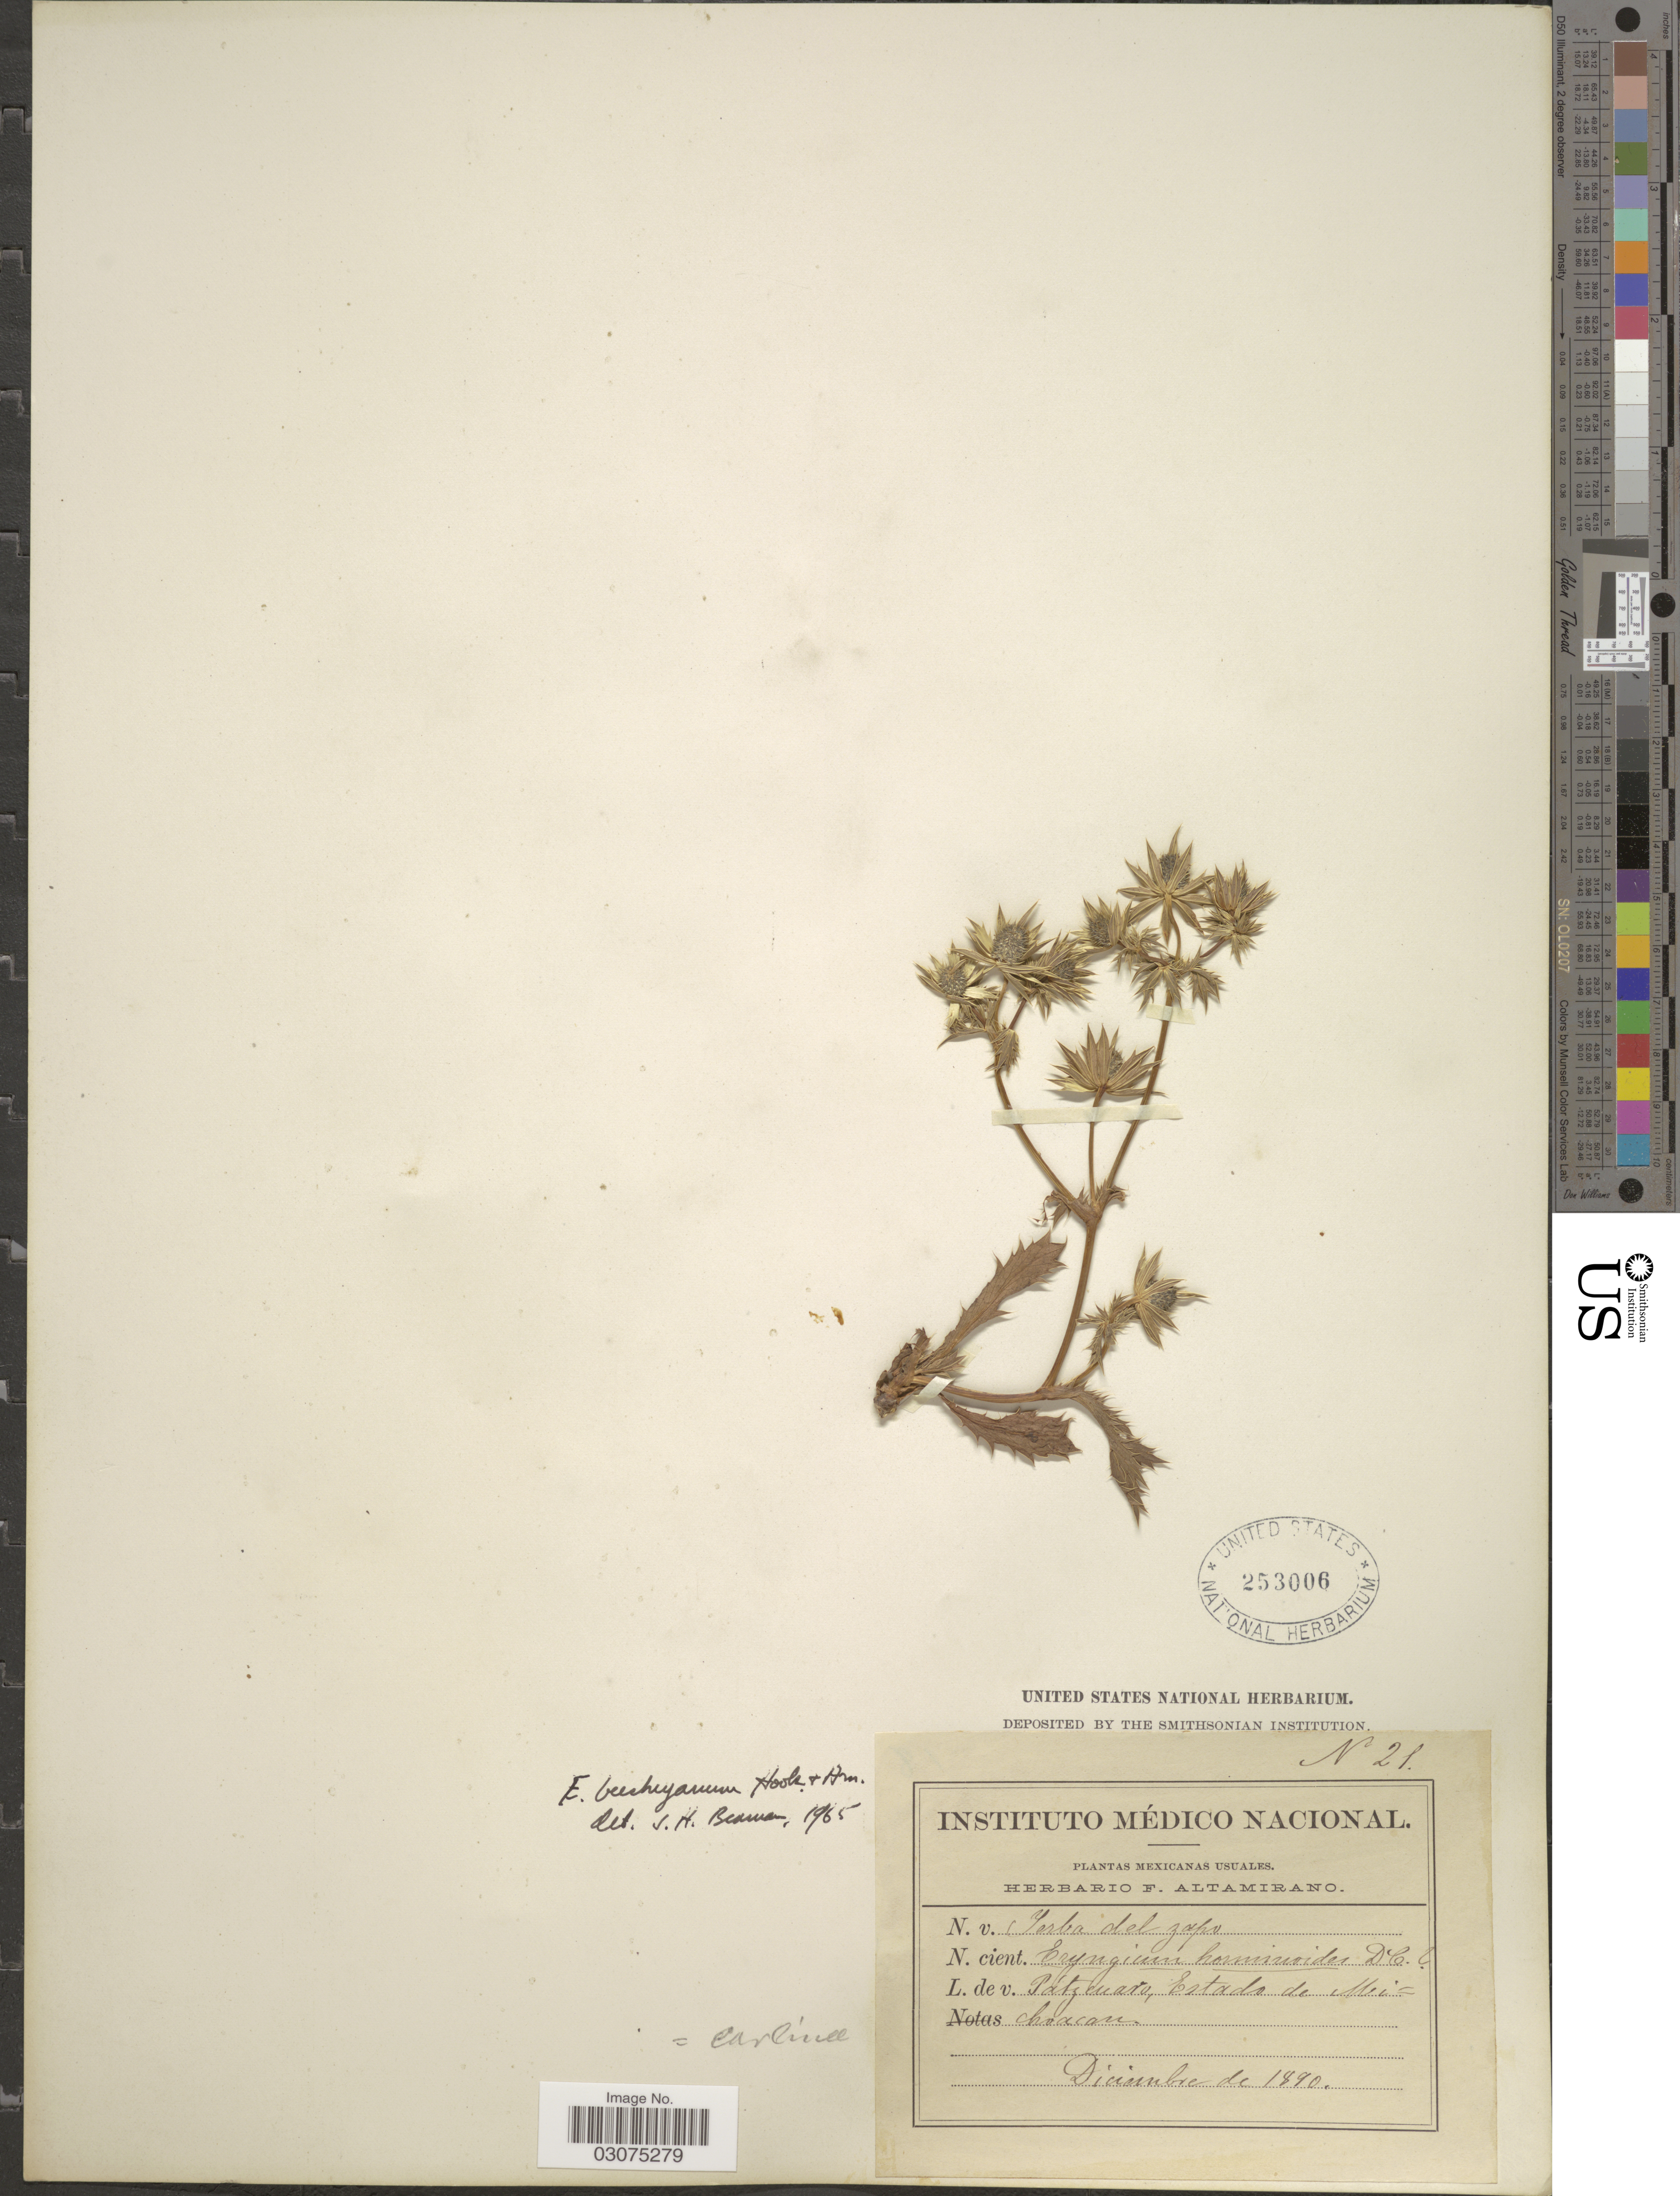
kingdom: Plantae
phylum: Tracheophyta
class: Magnoliopsida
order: Apiales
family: Apiaceae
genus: Eryngium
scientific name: Eryngium beecheyanum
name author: Hook. f. & Arn.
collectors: Ex herb. F. Altamirano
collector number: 21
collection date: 1890-12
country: Mexico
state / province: Michoacán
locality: Pátzcuaro.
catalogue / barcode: US 253006